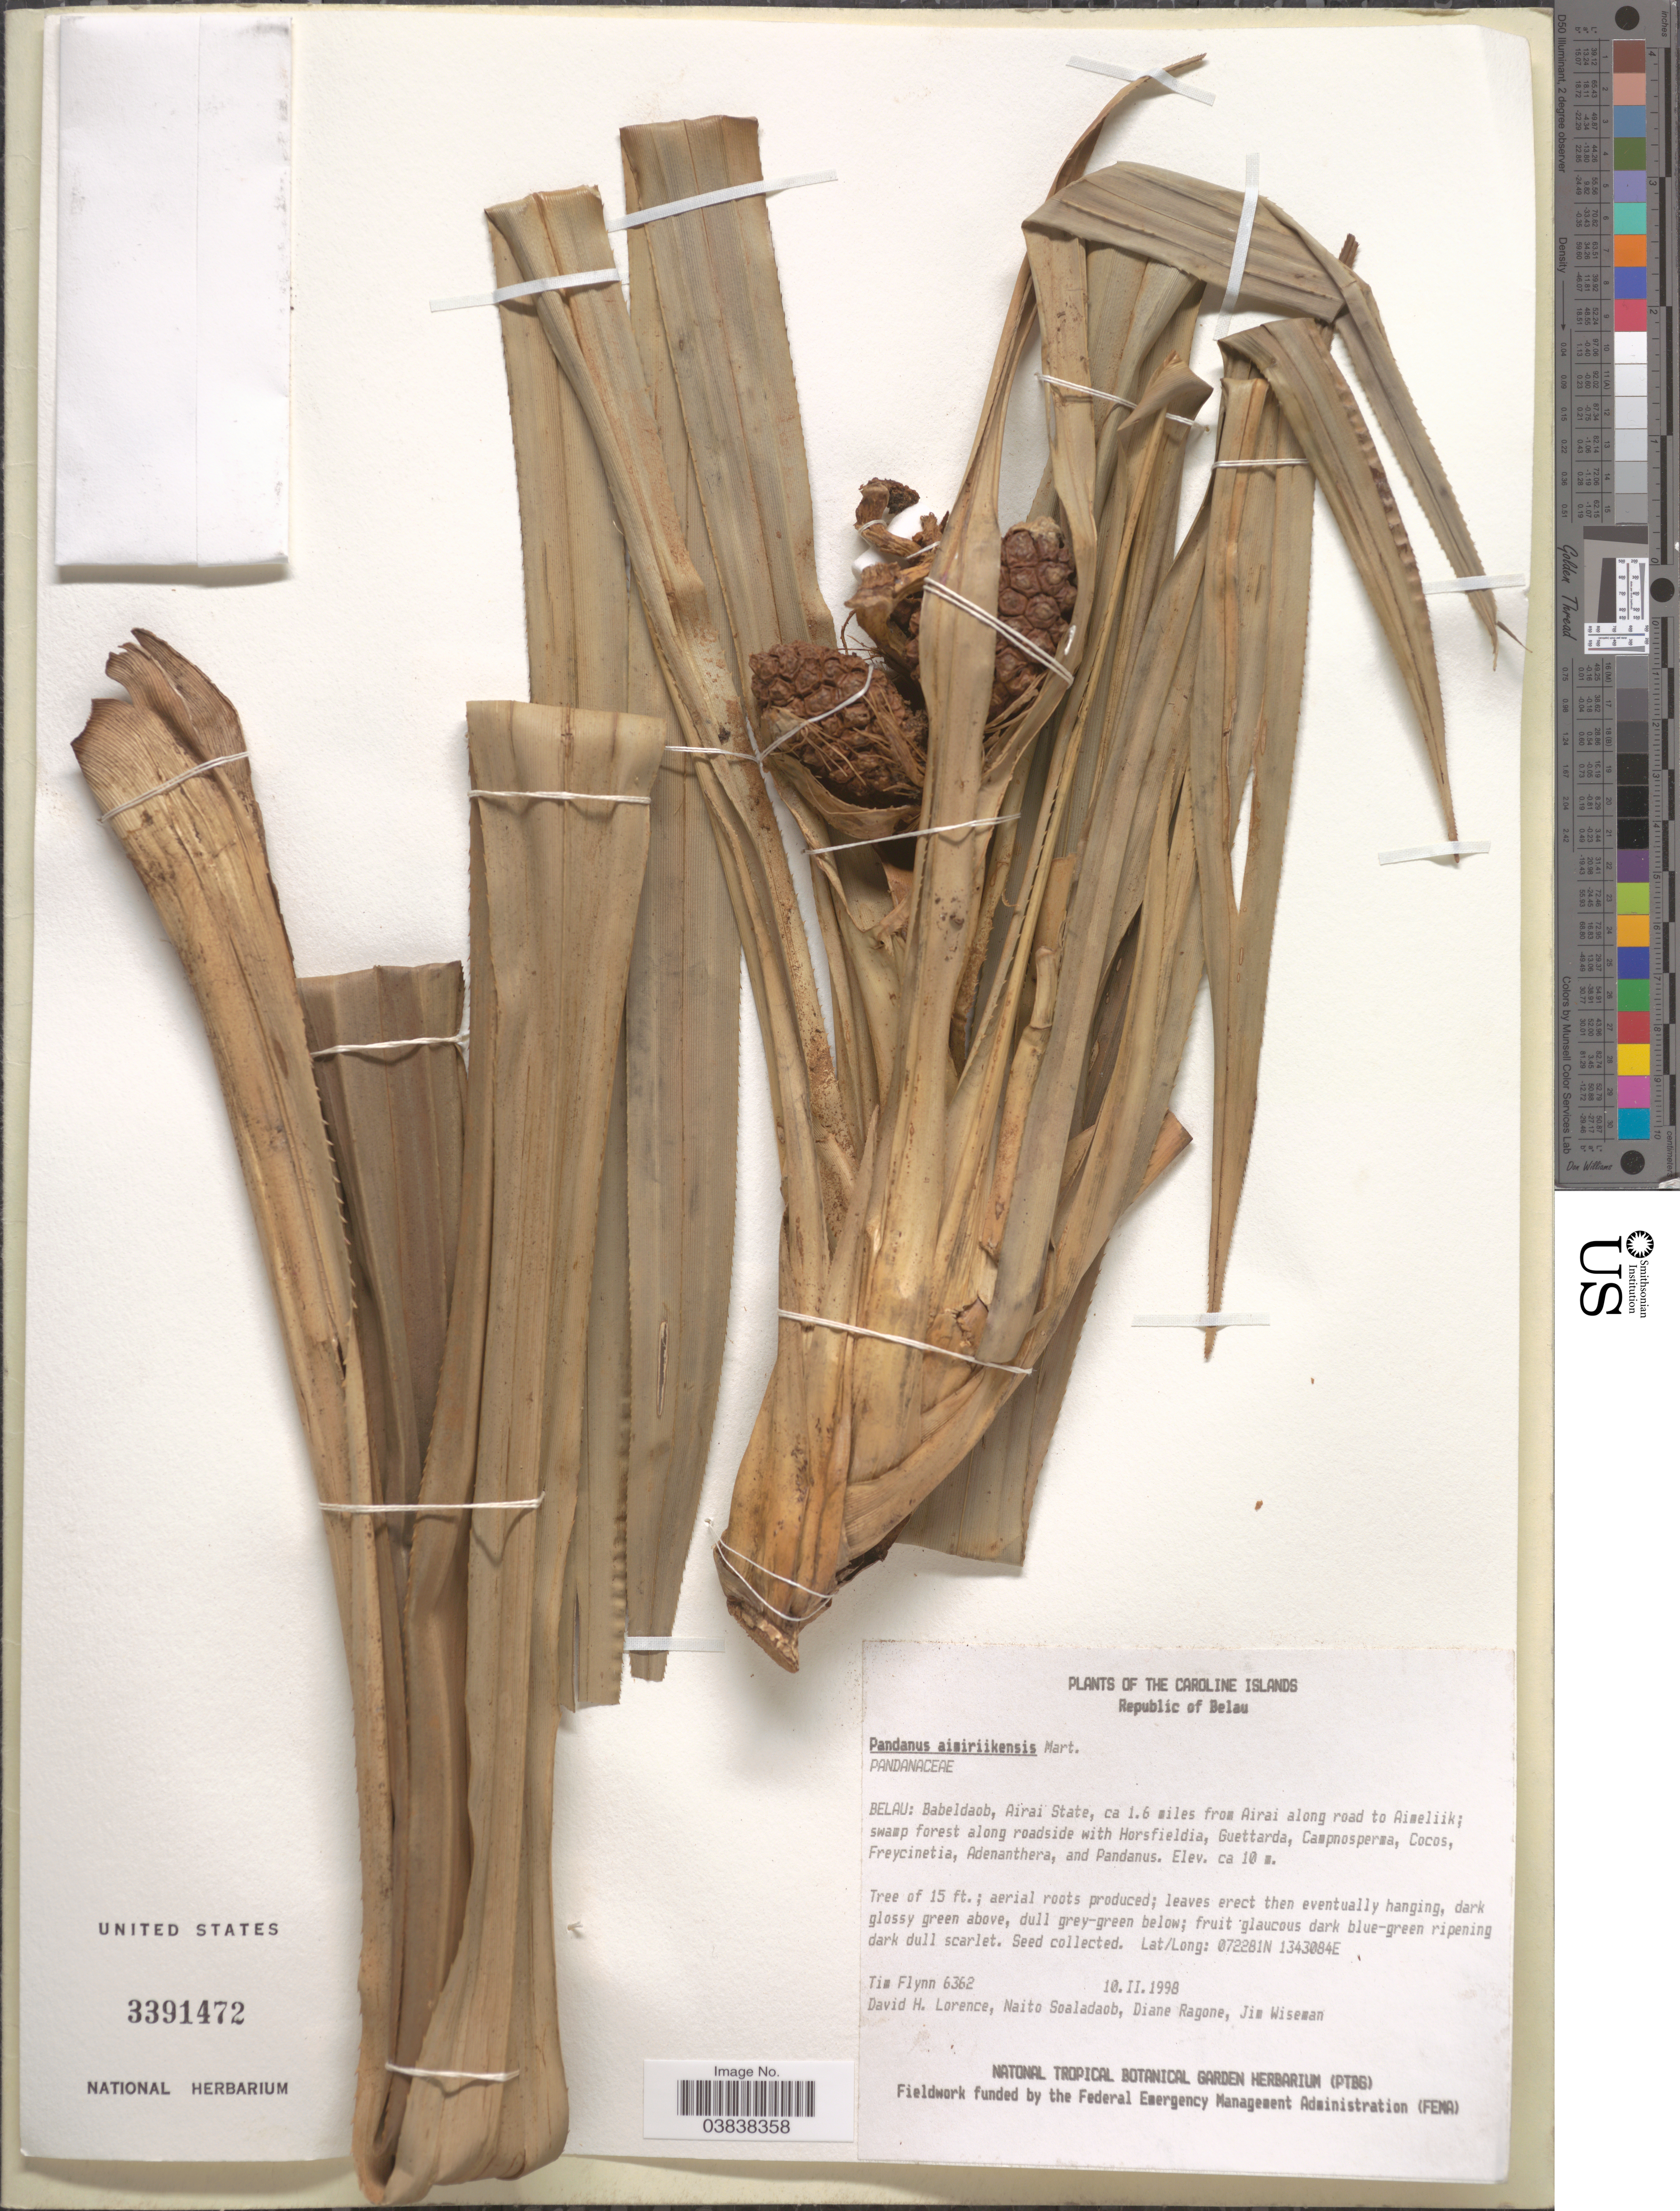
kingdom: Plantae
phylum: Tracheophyta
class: Liliopsida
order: Pandanales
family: Pandanaceae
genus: Pandanus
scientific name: Pandanus tectorius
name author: Parkinson ex DuRoi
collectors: T. Flynn, D. Lorence, N. Soaladaob, D. Ragone & J. Wiseman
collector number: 6362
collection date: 1998-02-10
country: Palau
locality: Caroline Islands. Babeldaob, Airai State, ca 1.6 miles from Airai along road to Aimeliik.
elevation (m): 10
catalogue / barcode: US 3391472